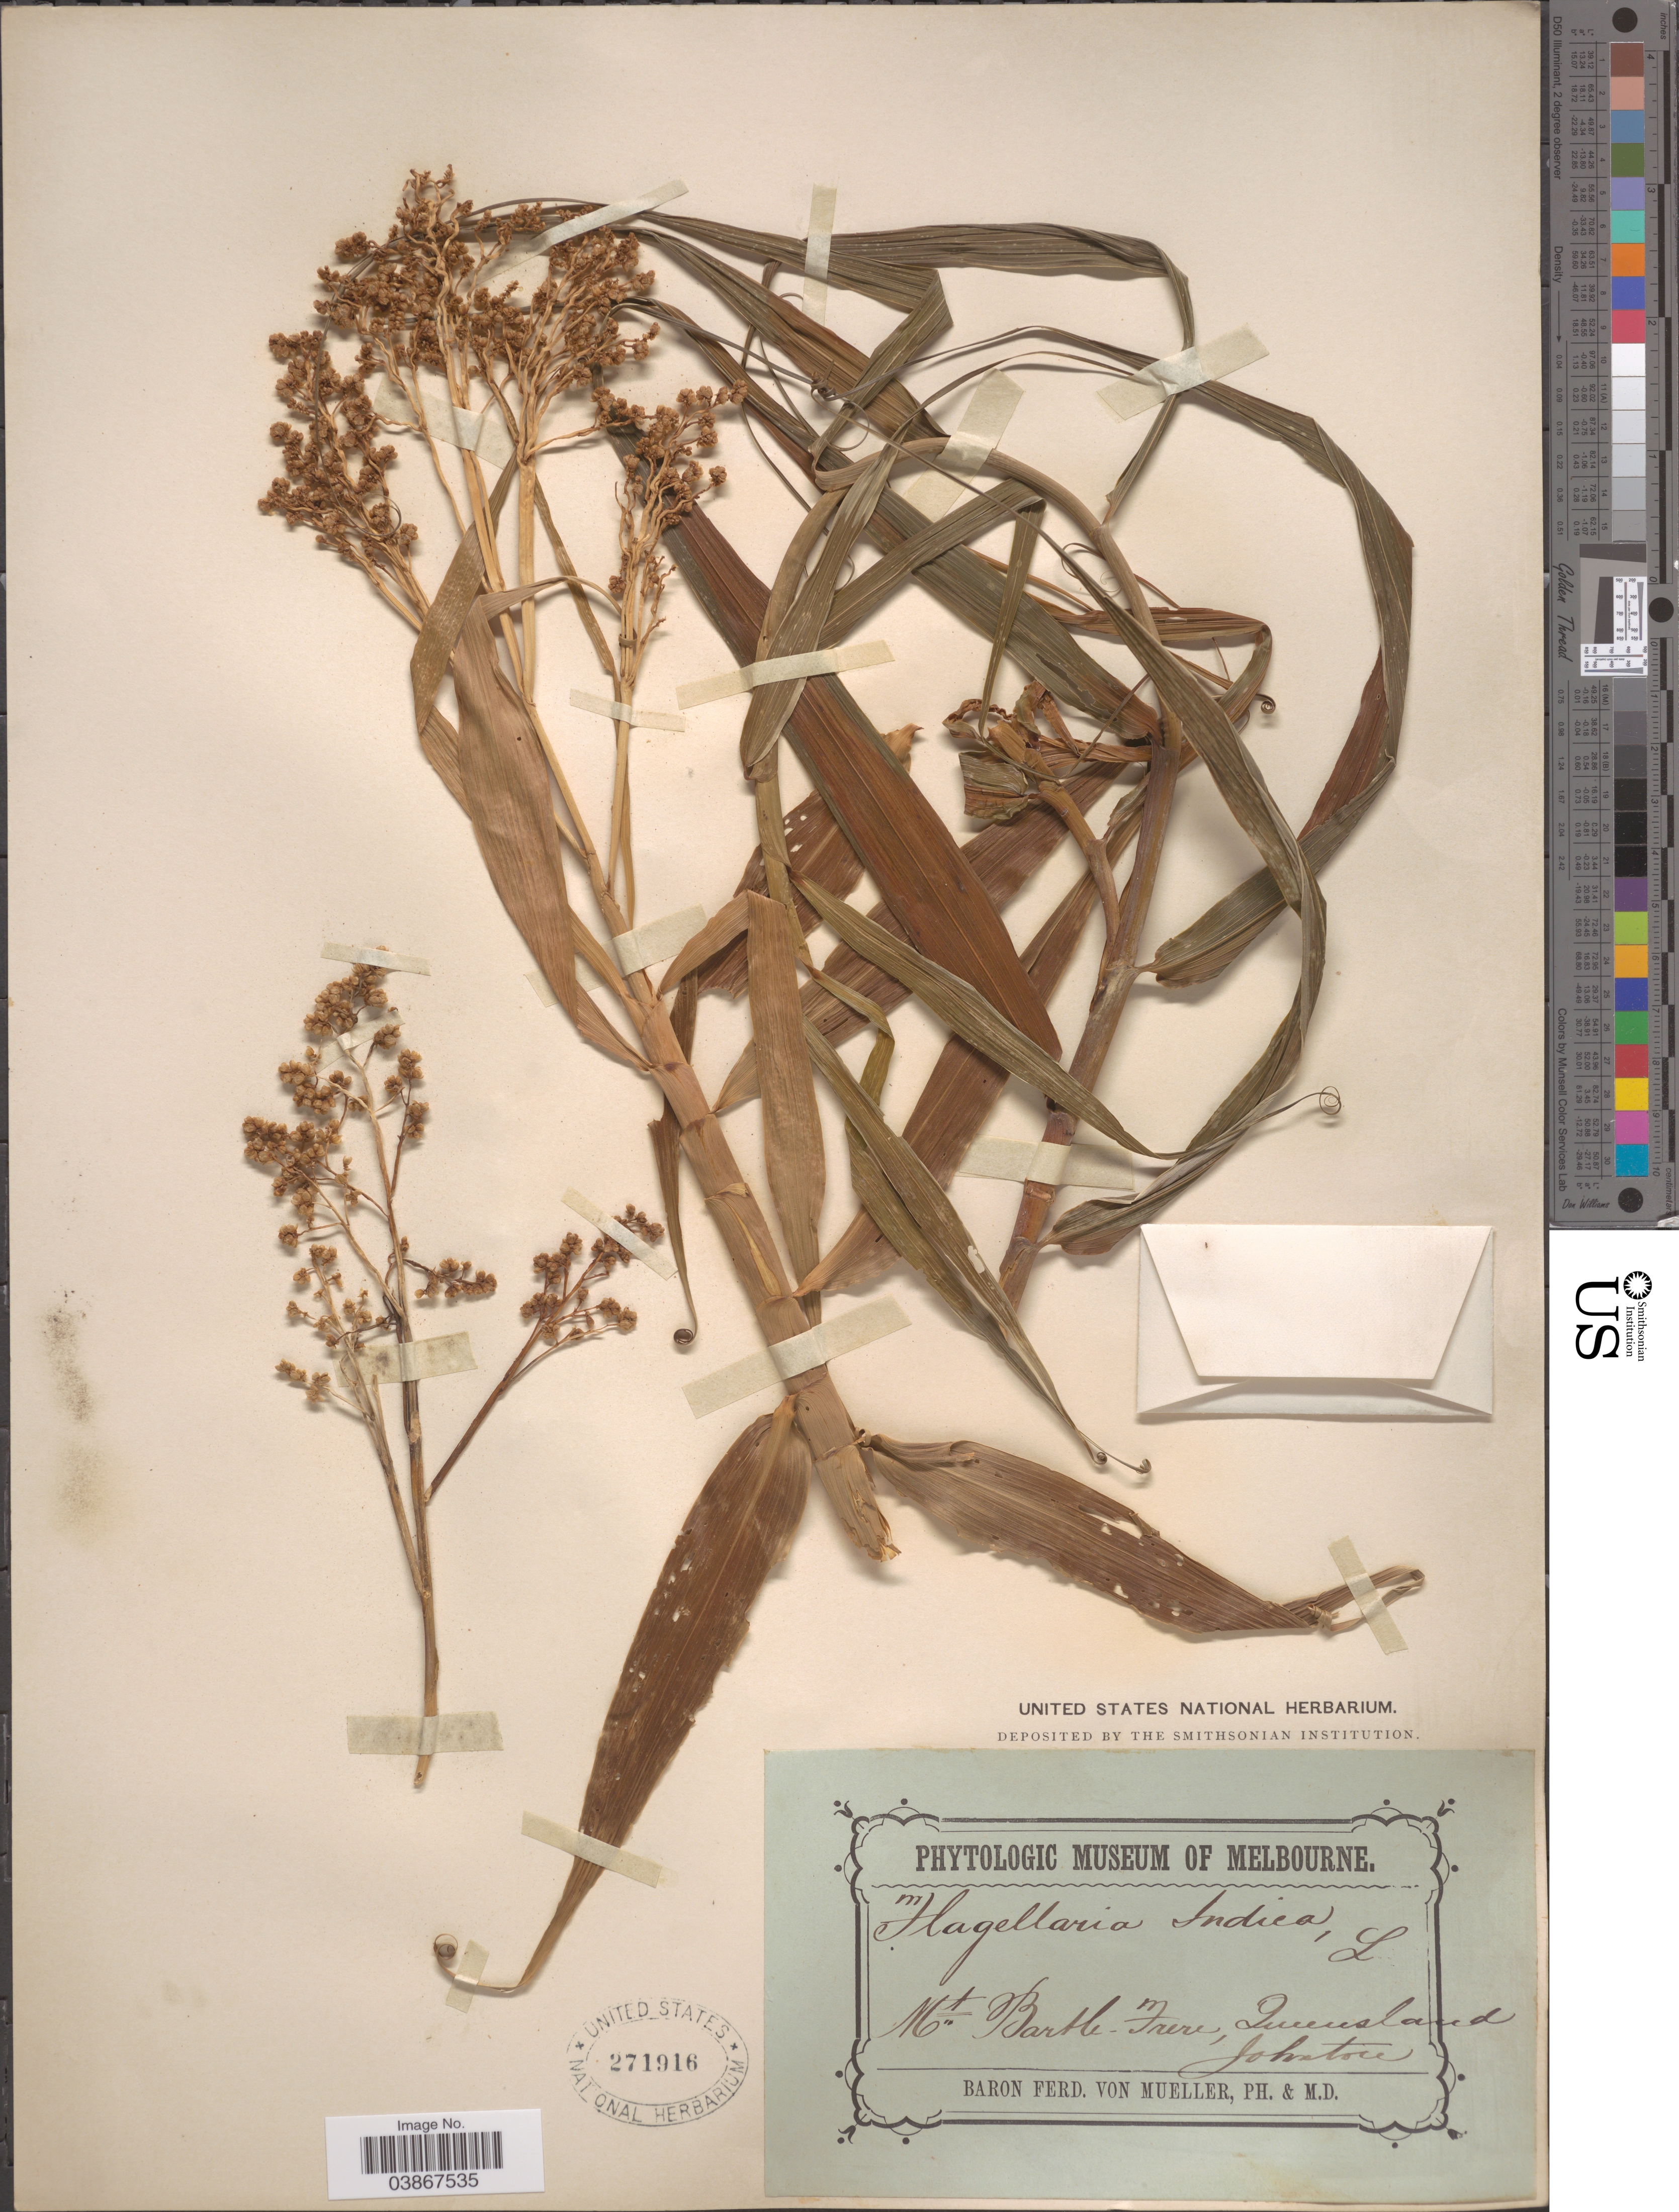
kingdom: Plantae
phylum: Tracheophyta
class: Liliopsida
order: Poales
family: Flagellariaceae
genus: Flagellaria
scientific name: Flagellaria indica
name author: L.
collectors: Johnston, --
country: Australia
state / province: Queensland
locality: Mt Bartle-Frere.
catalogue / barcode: US 271916